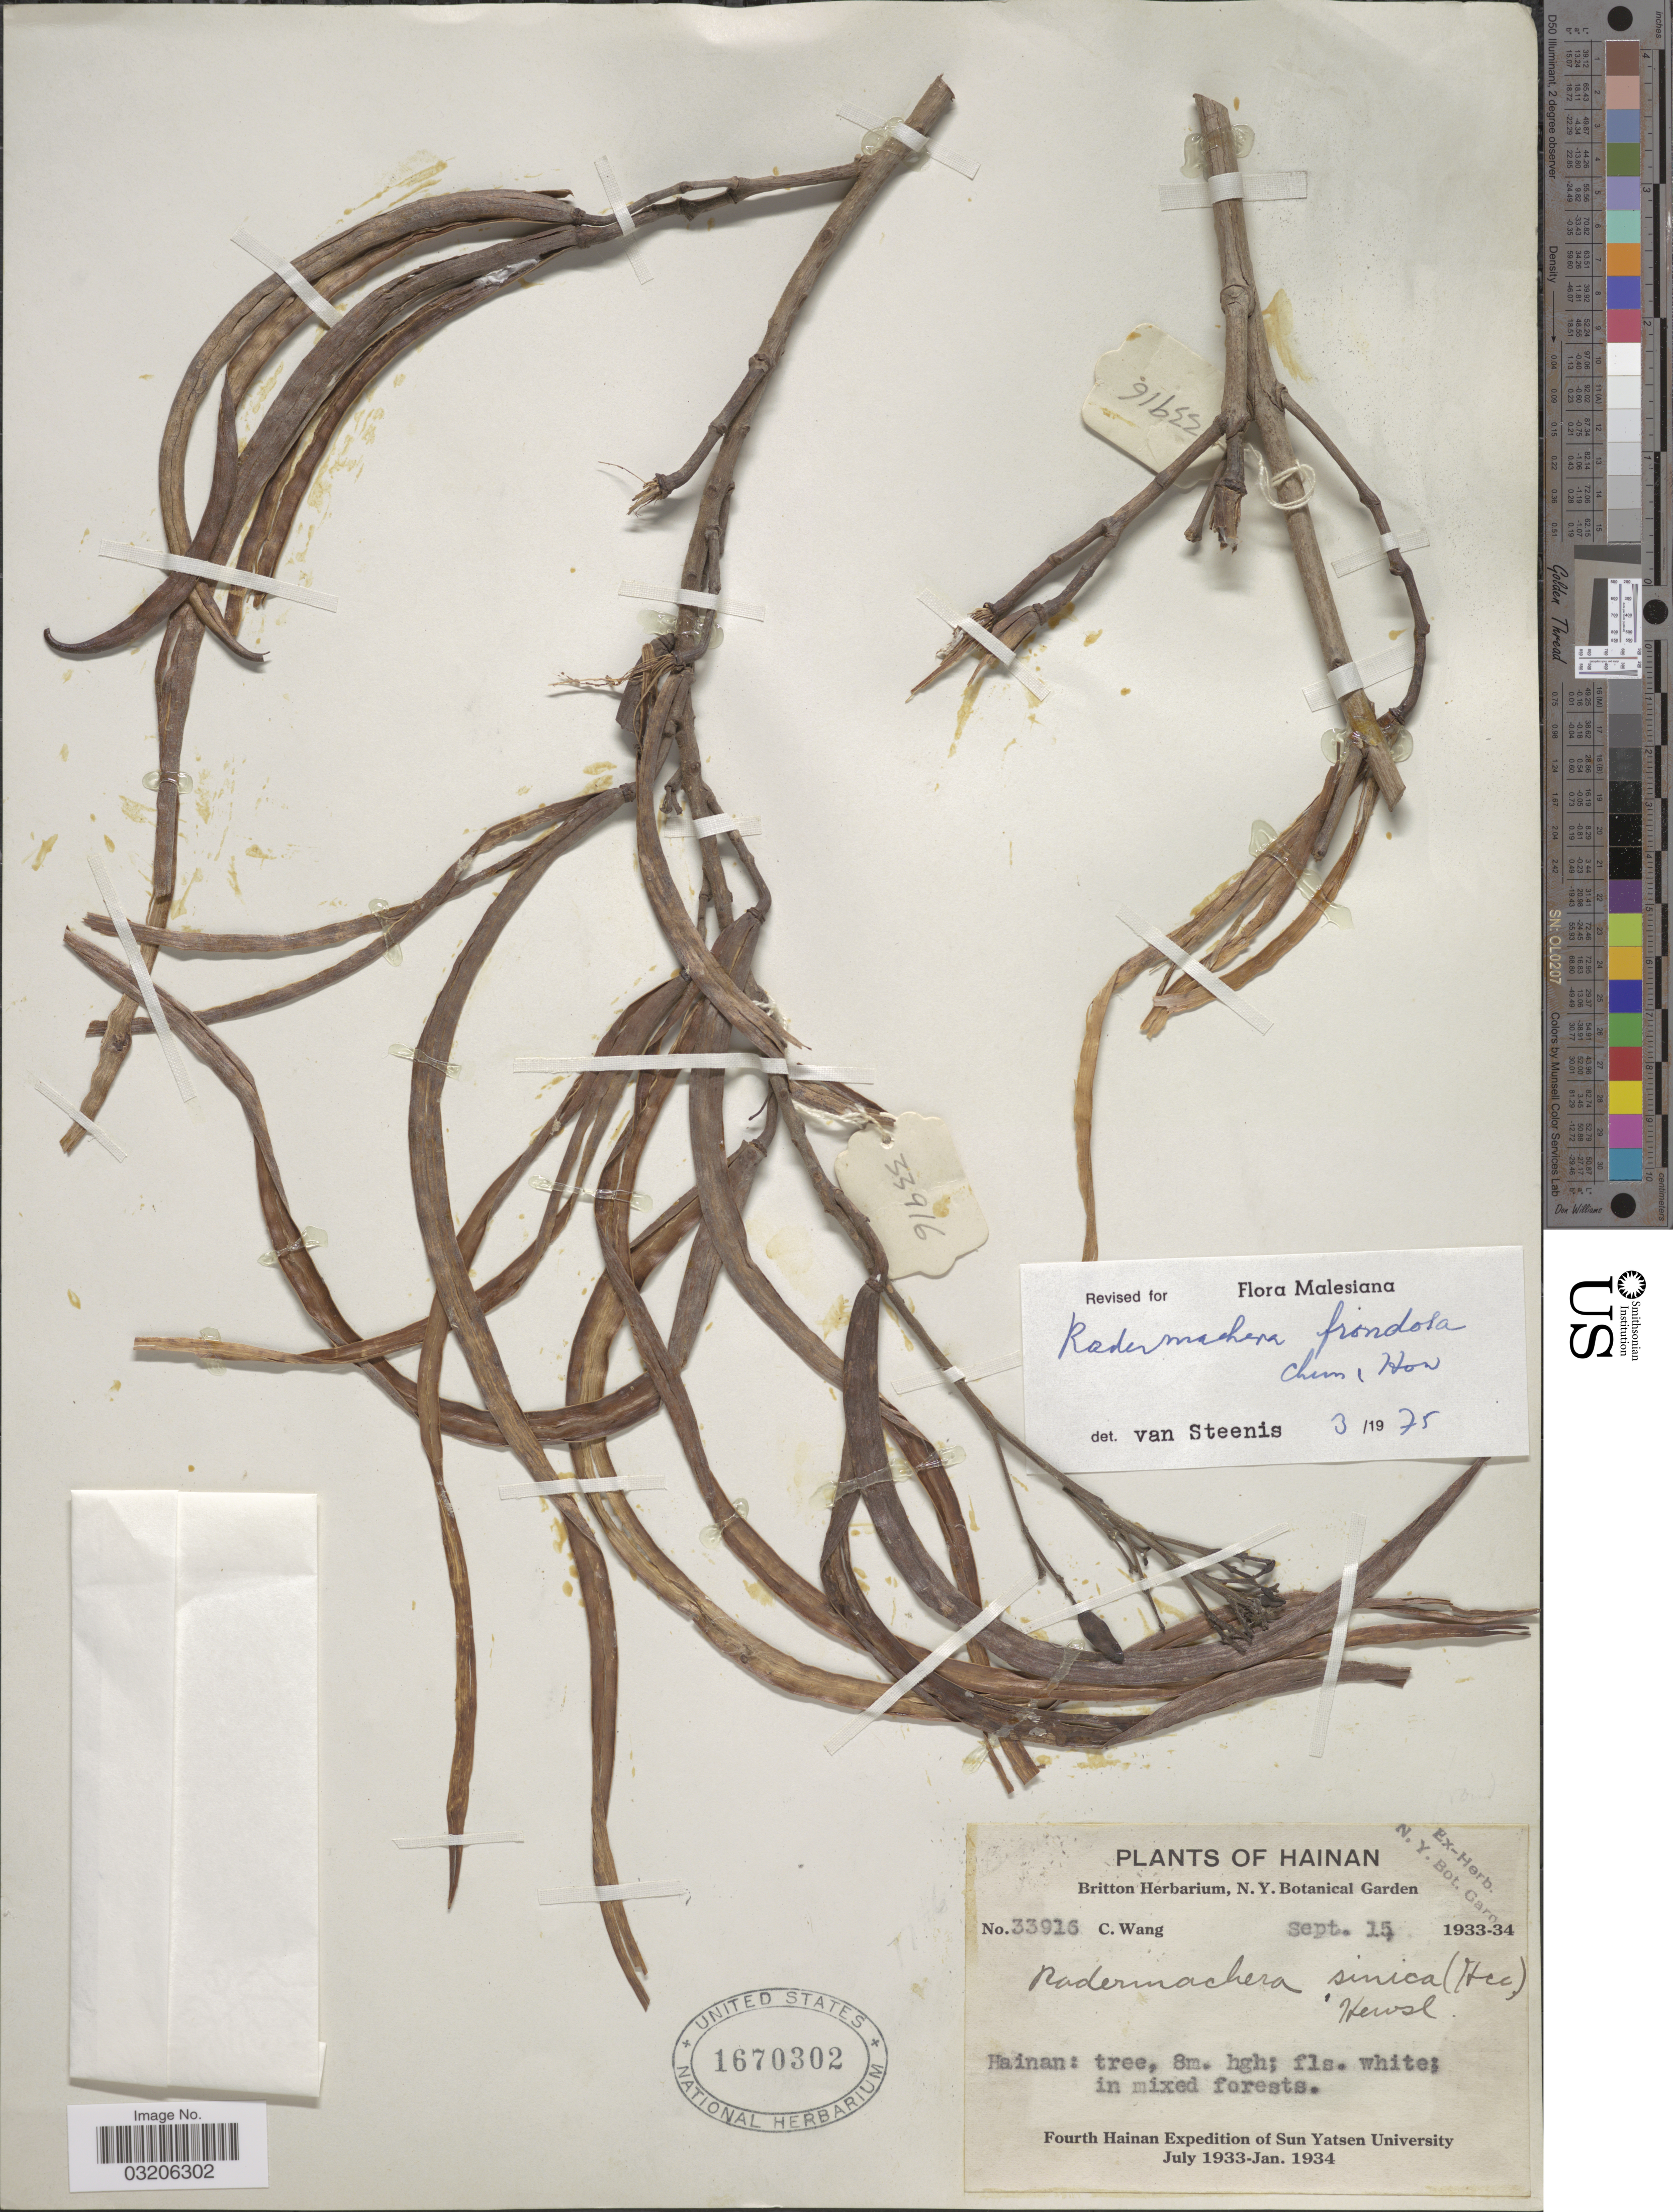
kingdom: Plantae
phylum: Tracheophyta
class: Magnoliopsida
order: Lamiales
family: Bignoniaceae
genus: Radermachera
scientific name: Radermachera frondosa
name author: Chun & F.C. How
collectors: C. Wang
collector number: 33916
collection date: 1933-09-15/1934-09-15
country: China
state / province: Hainan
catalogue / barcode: US 1670302